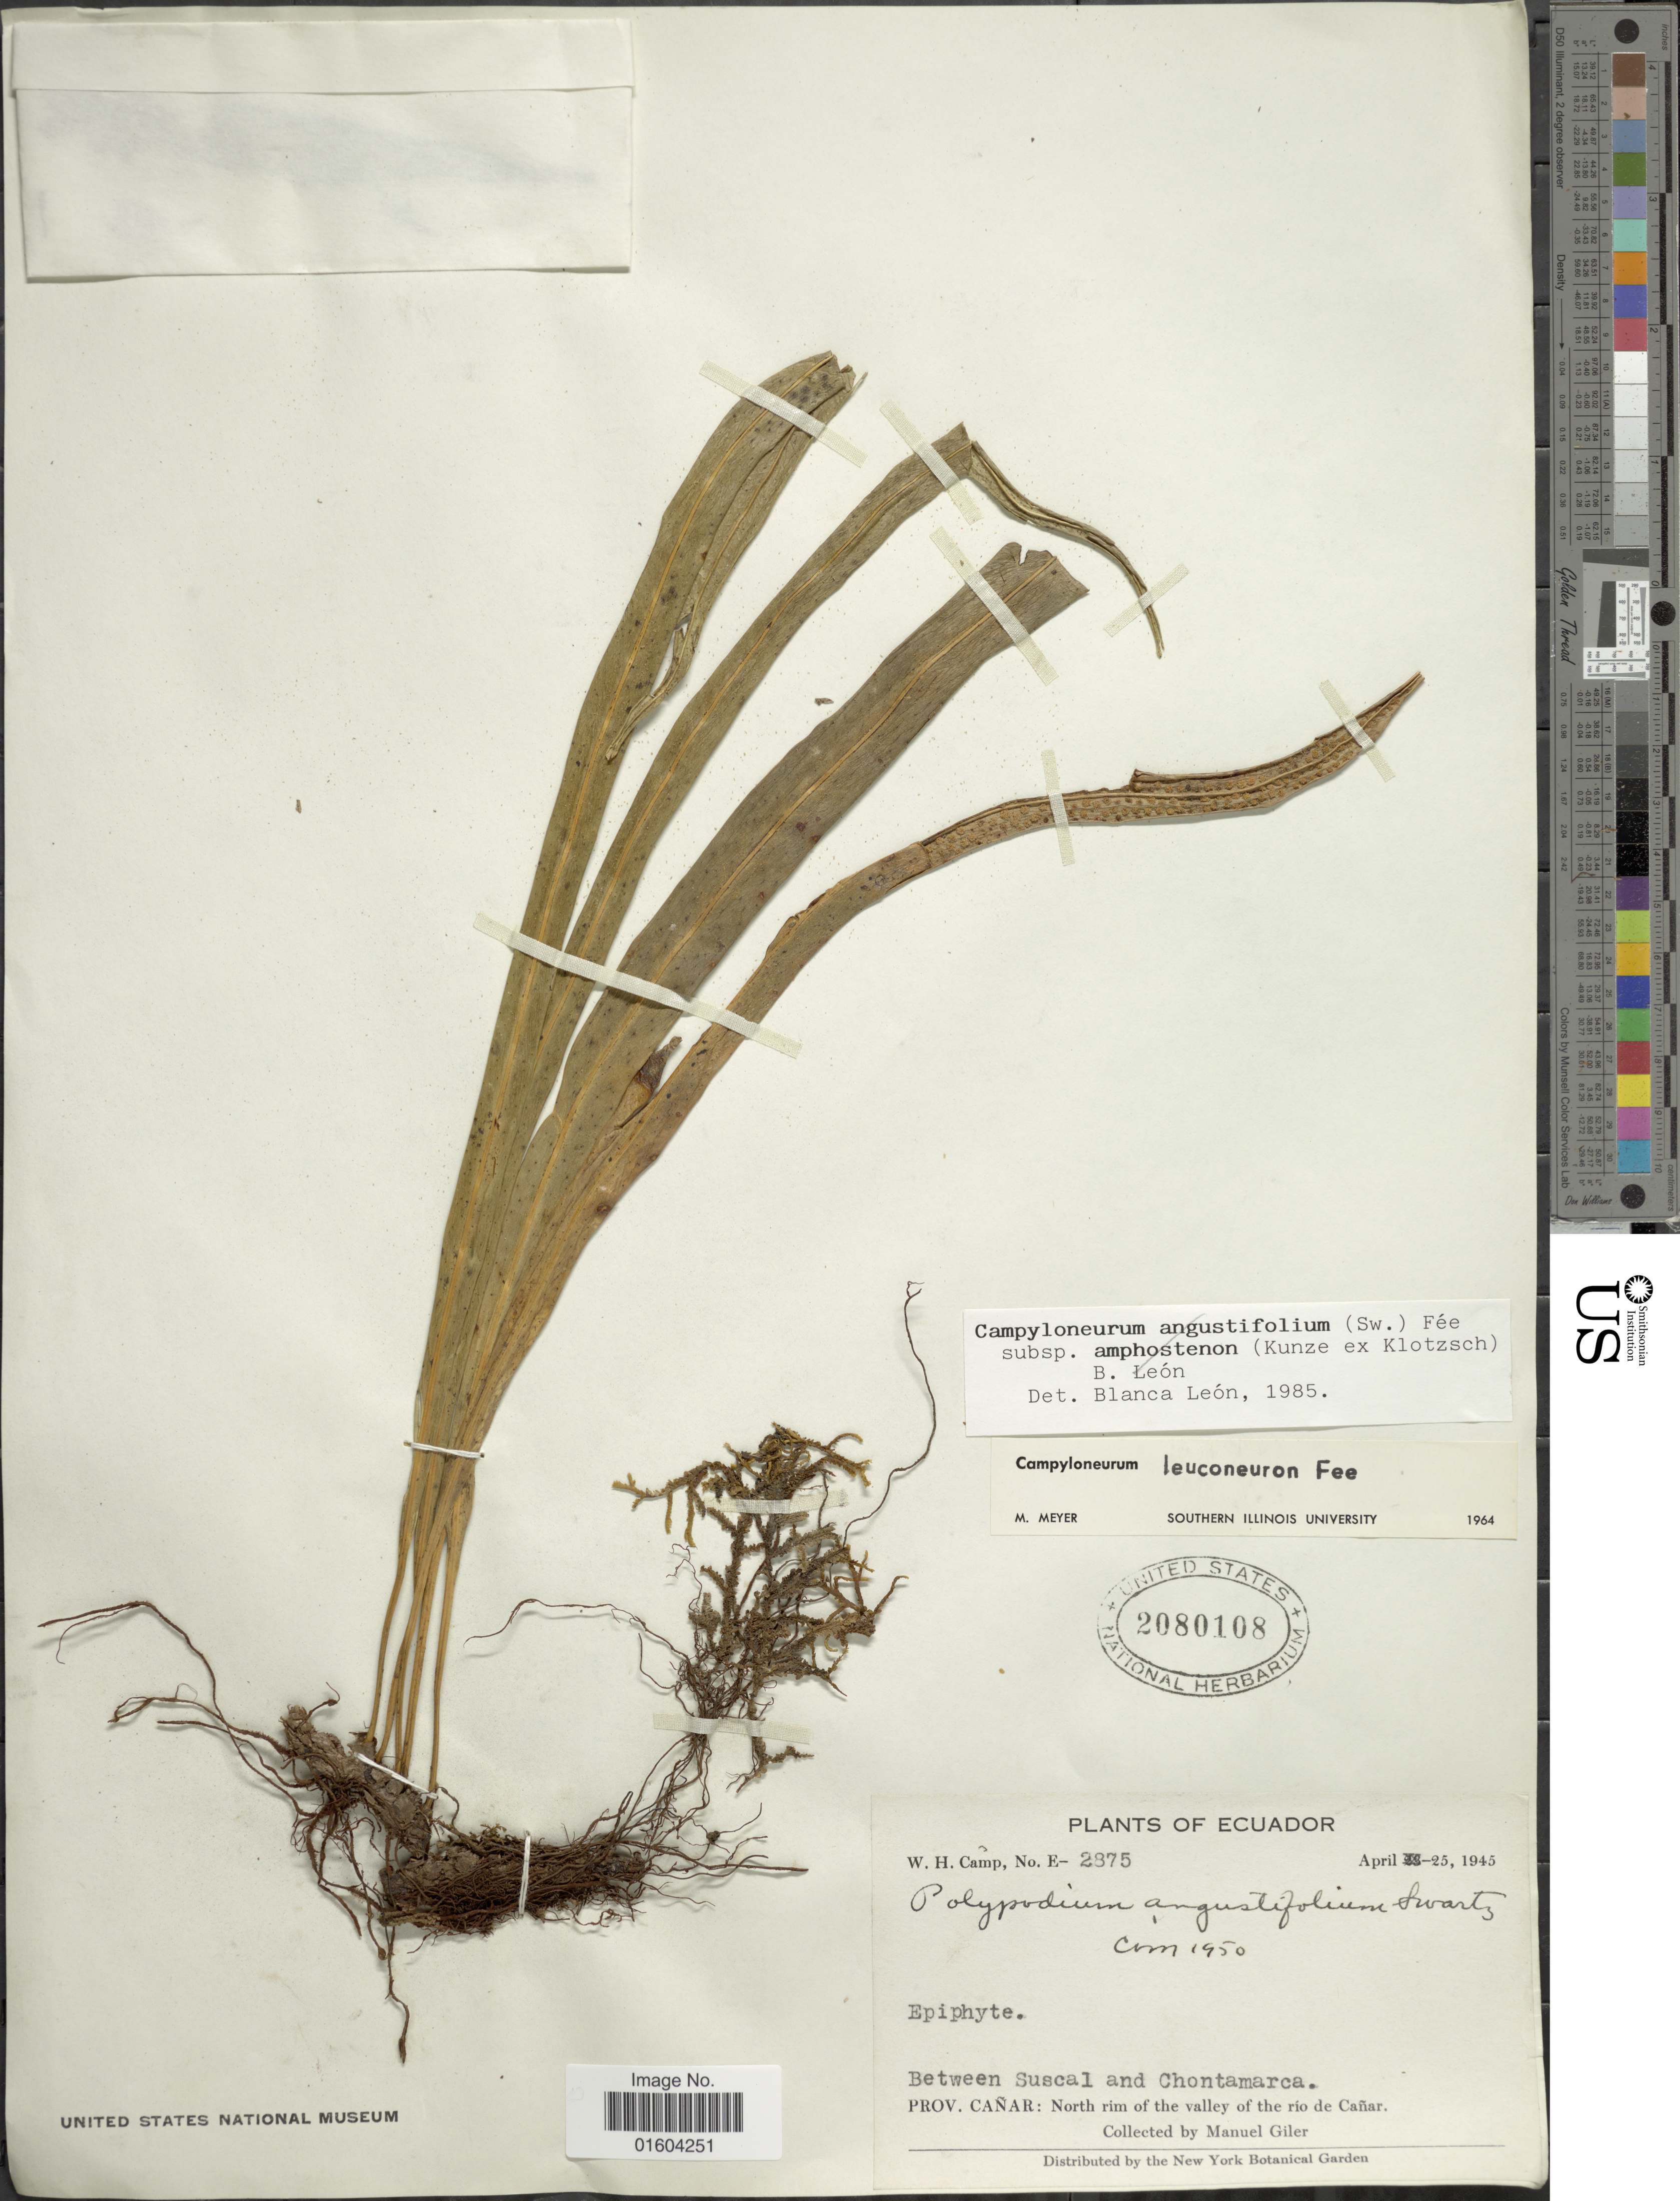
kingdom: Plantae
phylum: Tracheophyta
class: Polypodiopsida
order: Polypodiales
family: Polypodiaceae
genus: Campyloneurum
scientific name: Campyloneurum densifolium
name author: (Hieron.) Lellinger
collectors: M. Gíler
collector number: E-2875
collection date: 1945-04-25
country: Ecuador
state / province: Cañar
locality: Between Suscal and Chontamarca, Prov. Canar: North rim of the valley of the Canar.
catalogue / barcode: US 2080108